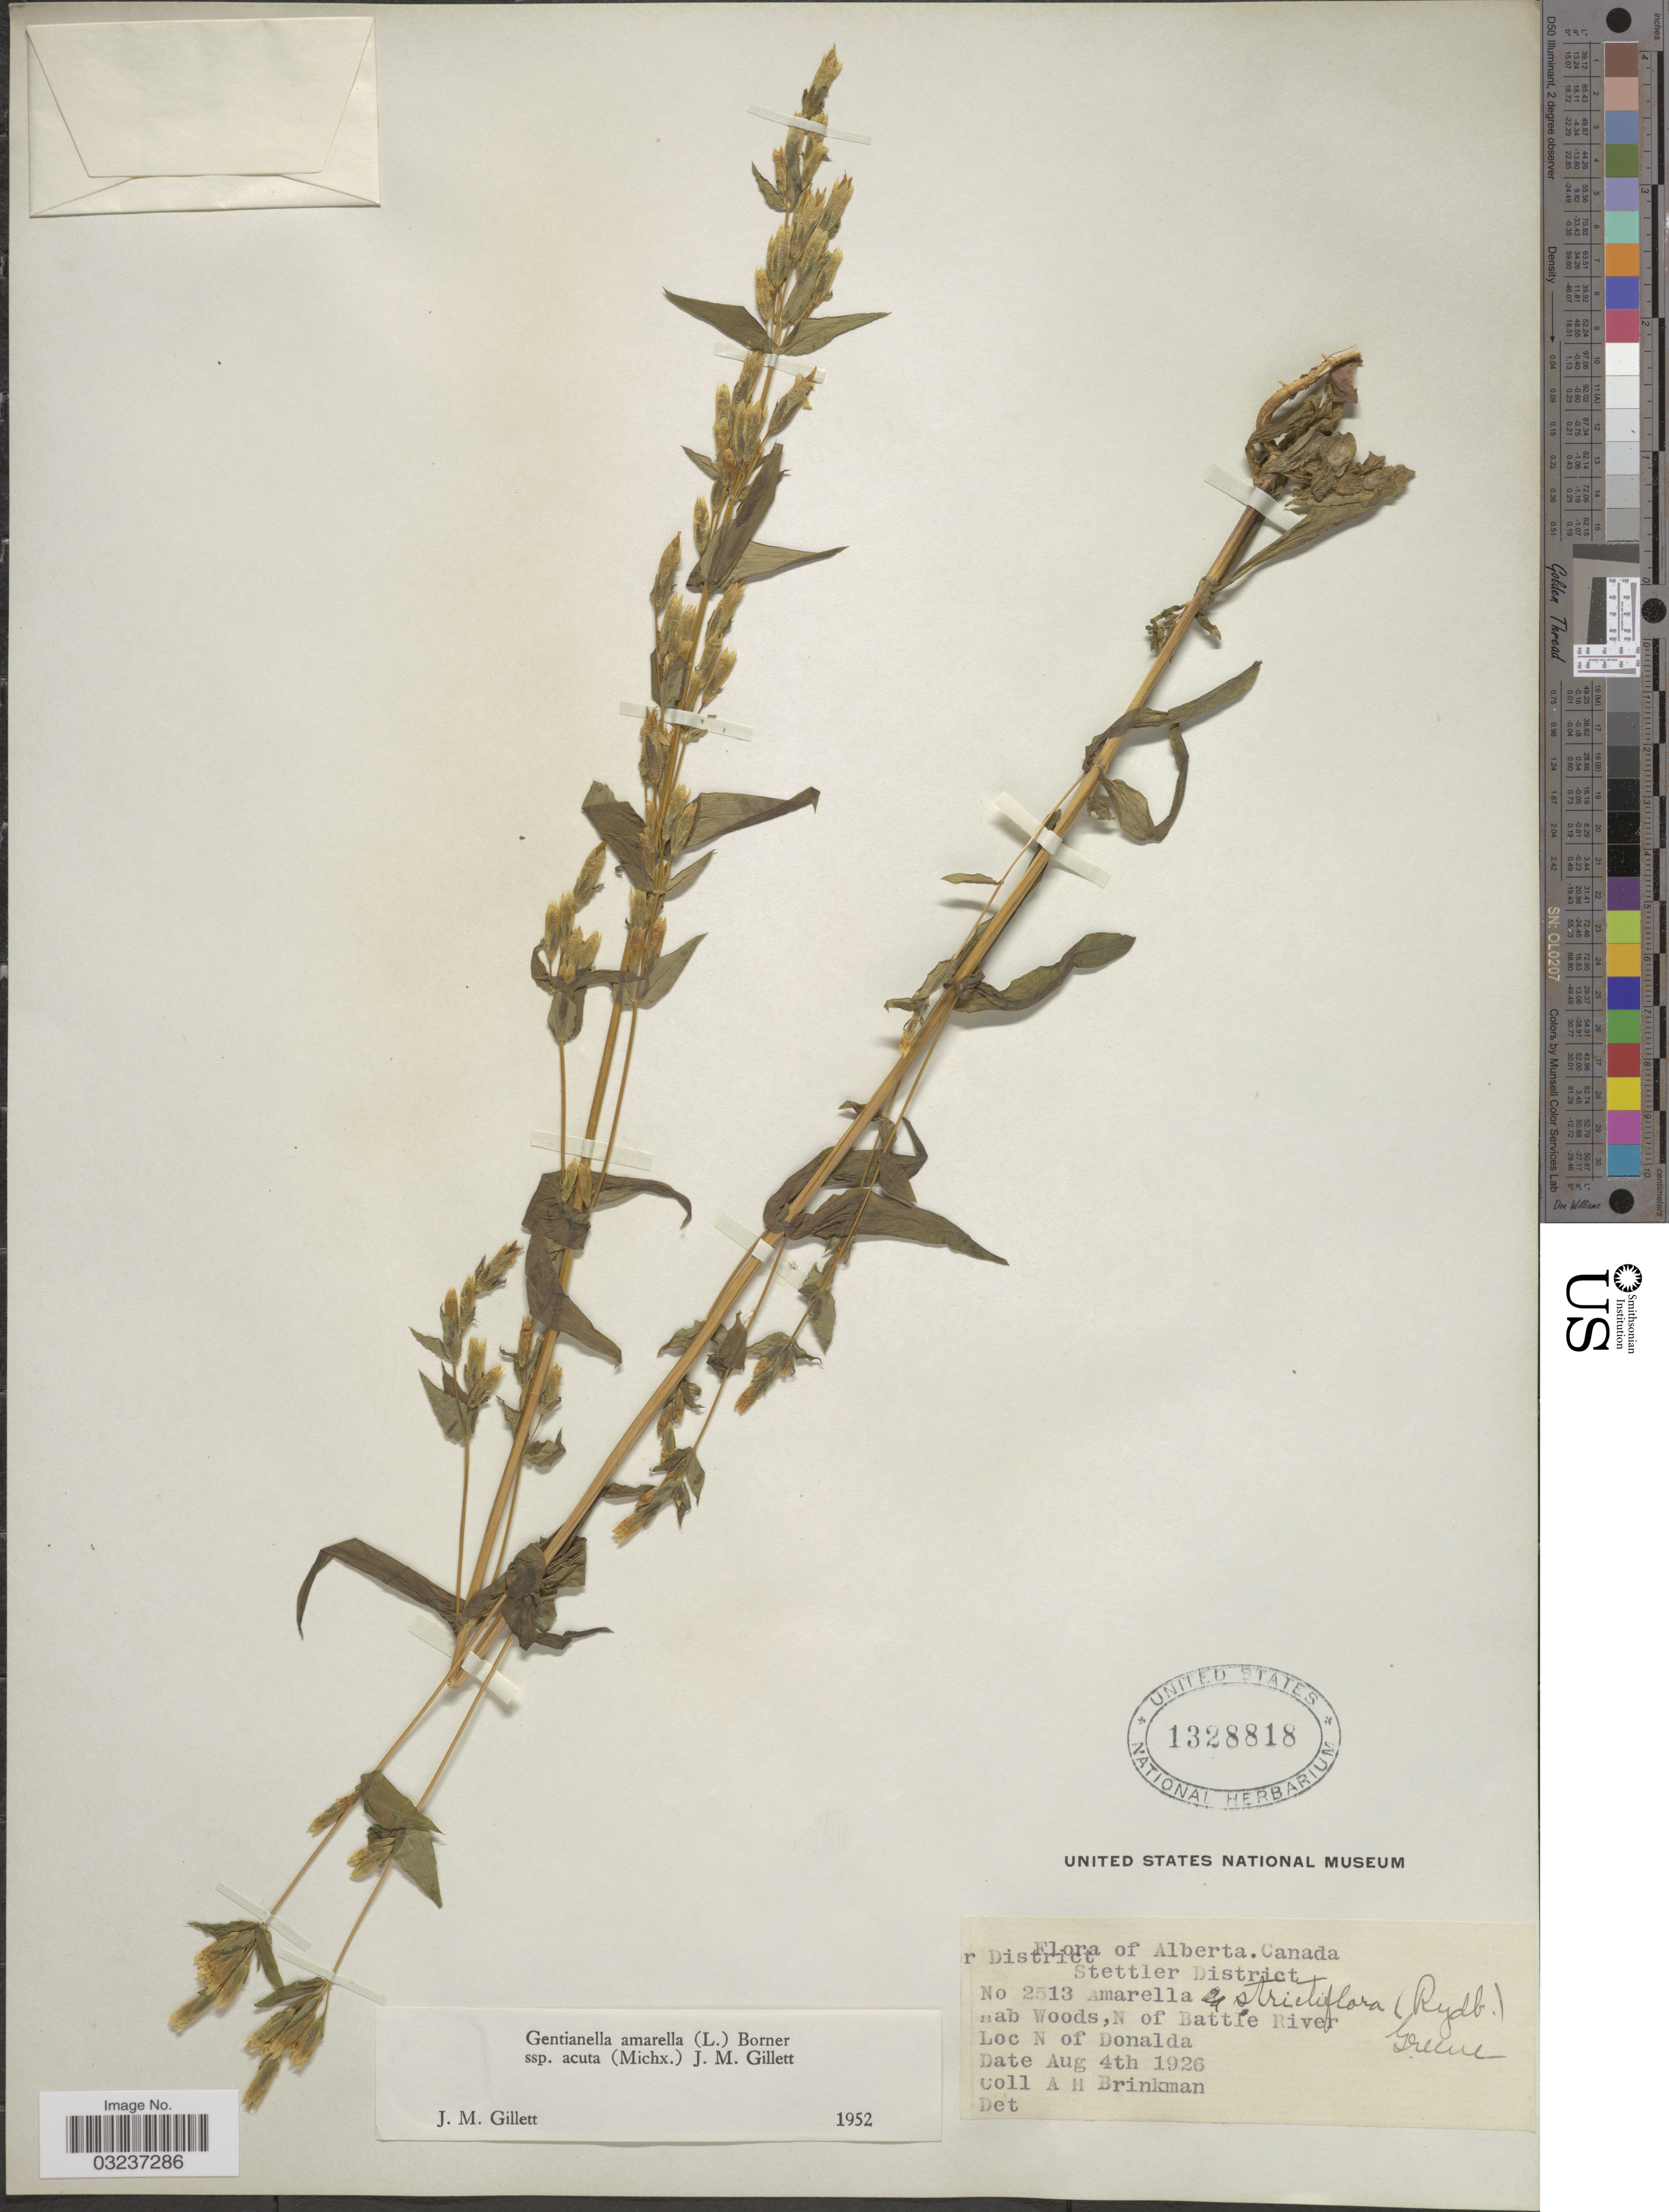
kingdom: Plantae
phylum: Tracheophyta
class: Magnoliopsida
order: Gentianales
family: Gentianaceae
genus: Gentianella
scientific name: Gentianella amarella subsp. acuta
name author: (Michx.) J.M. Gillett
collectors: A. Brinkman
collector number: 2513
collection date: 1926-08-04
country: Canada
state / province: Alberta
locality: Stettler District. Woods, N of Battle River. N of Donalda.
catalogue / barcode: US 1328818